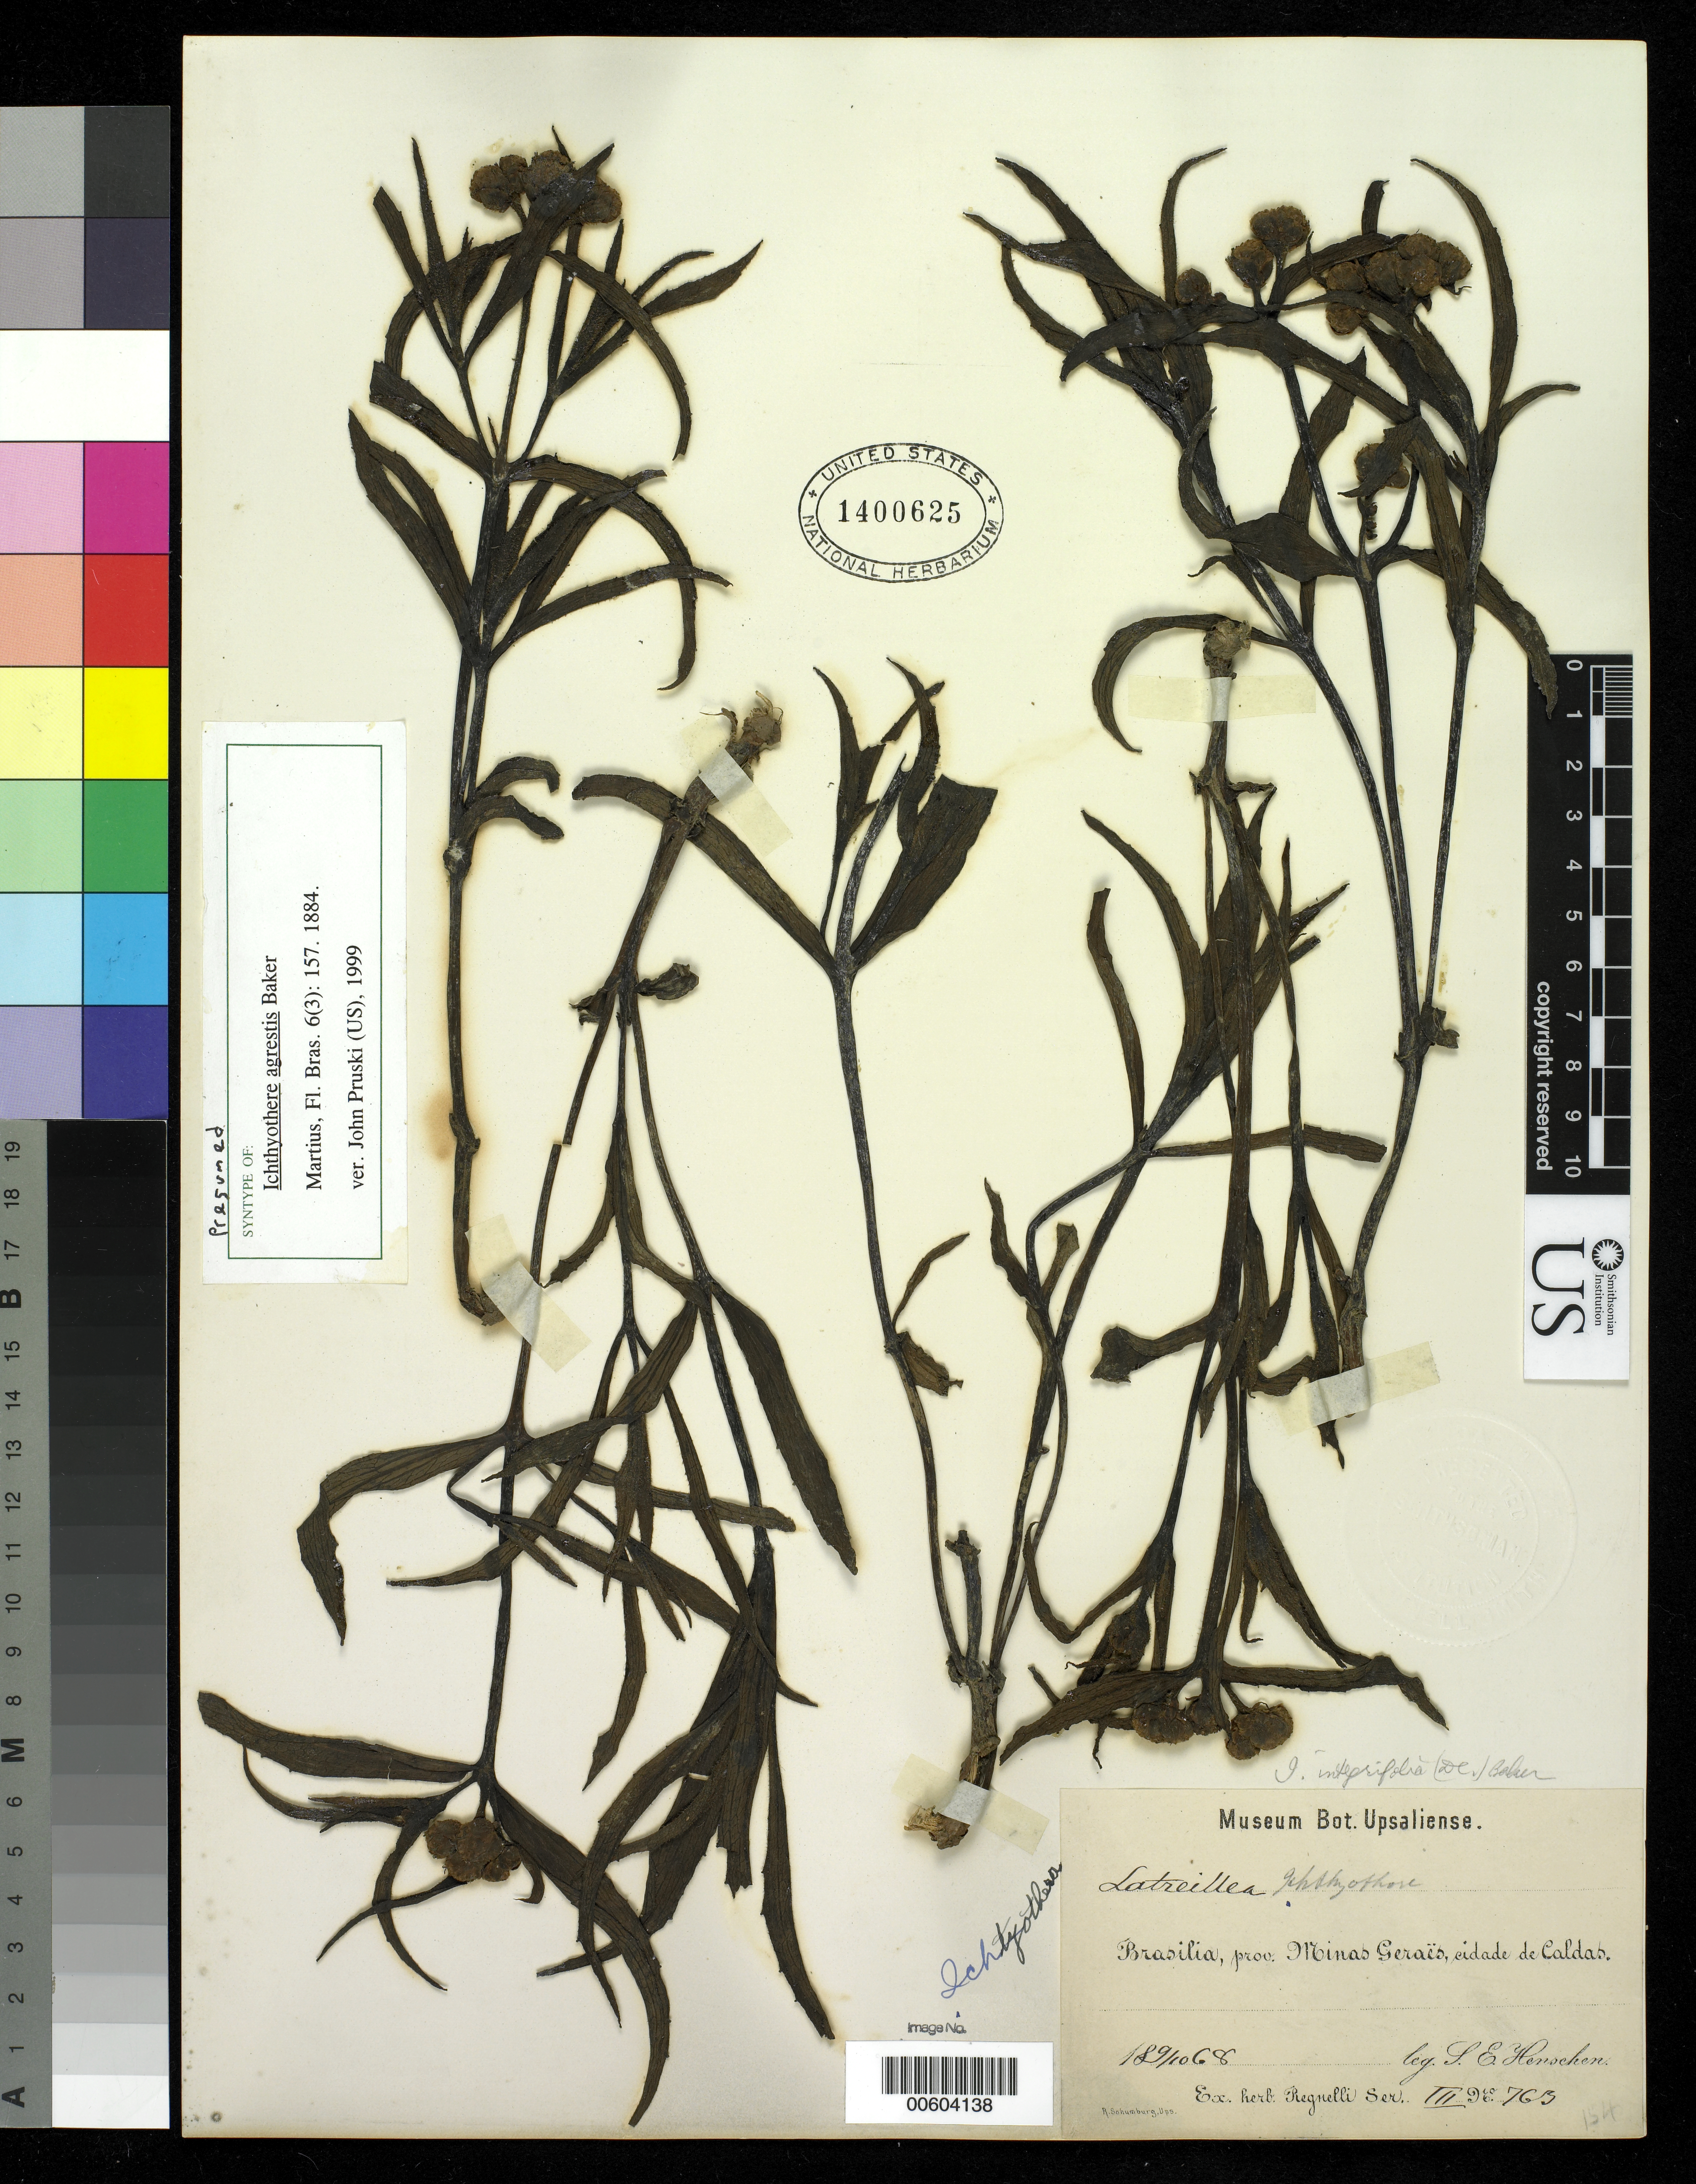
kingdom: Plantae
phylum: Tracheophyta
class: Magnoliopsida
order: Asterales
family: Asteraceae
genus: Ichthyothere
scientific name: Ichthyothere agrestis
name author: Baker in Mart.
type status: Possible Syntype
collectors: L. E. Henschen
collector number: Herb. Regnell III 763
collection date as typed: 09 Oct 1868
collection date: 1868-10-09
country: Brazil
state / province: Minas Gerais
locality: Cidade de Caldas.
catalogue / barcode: US 1400625